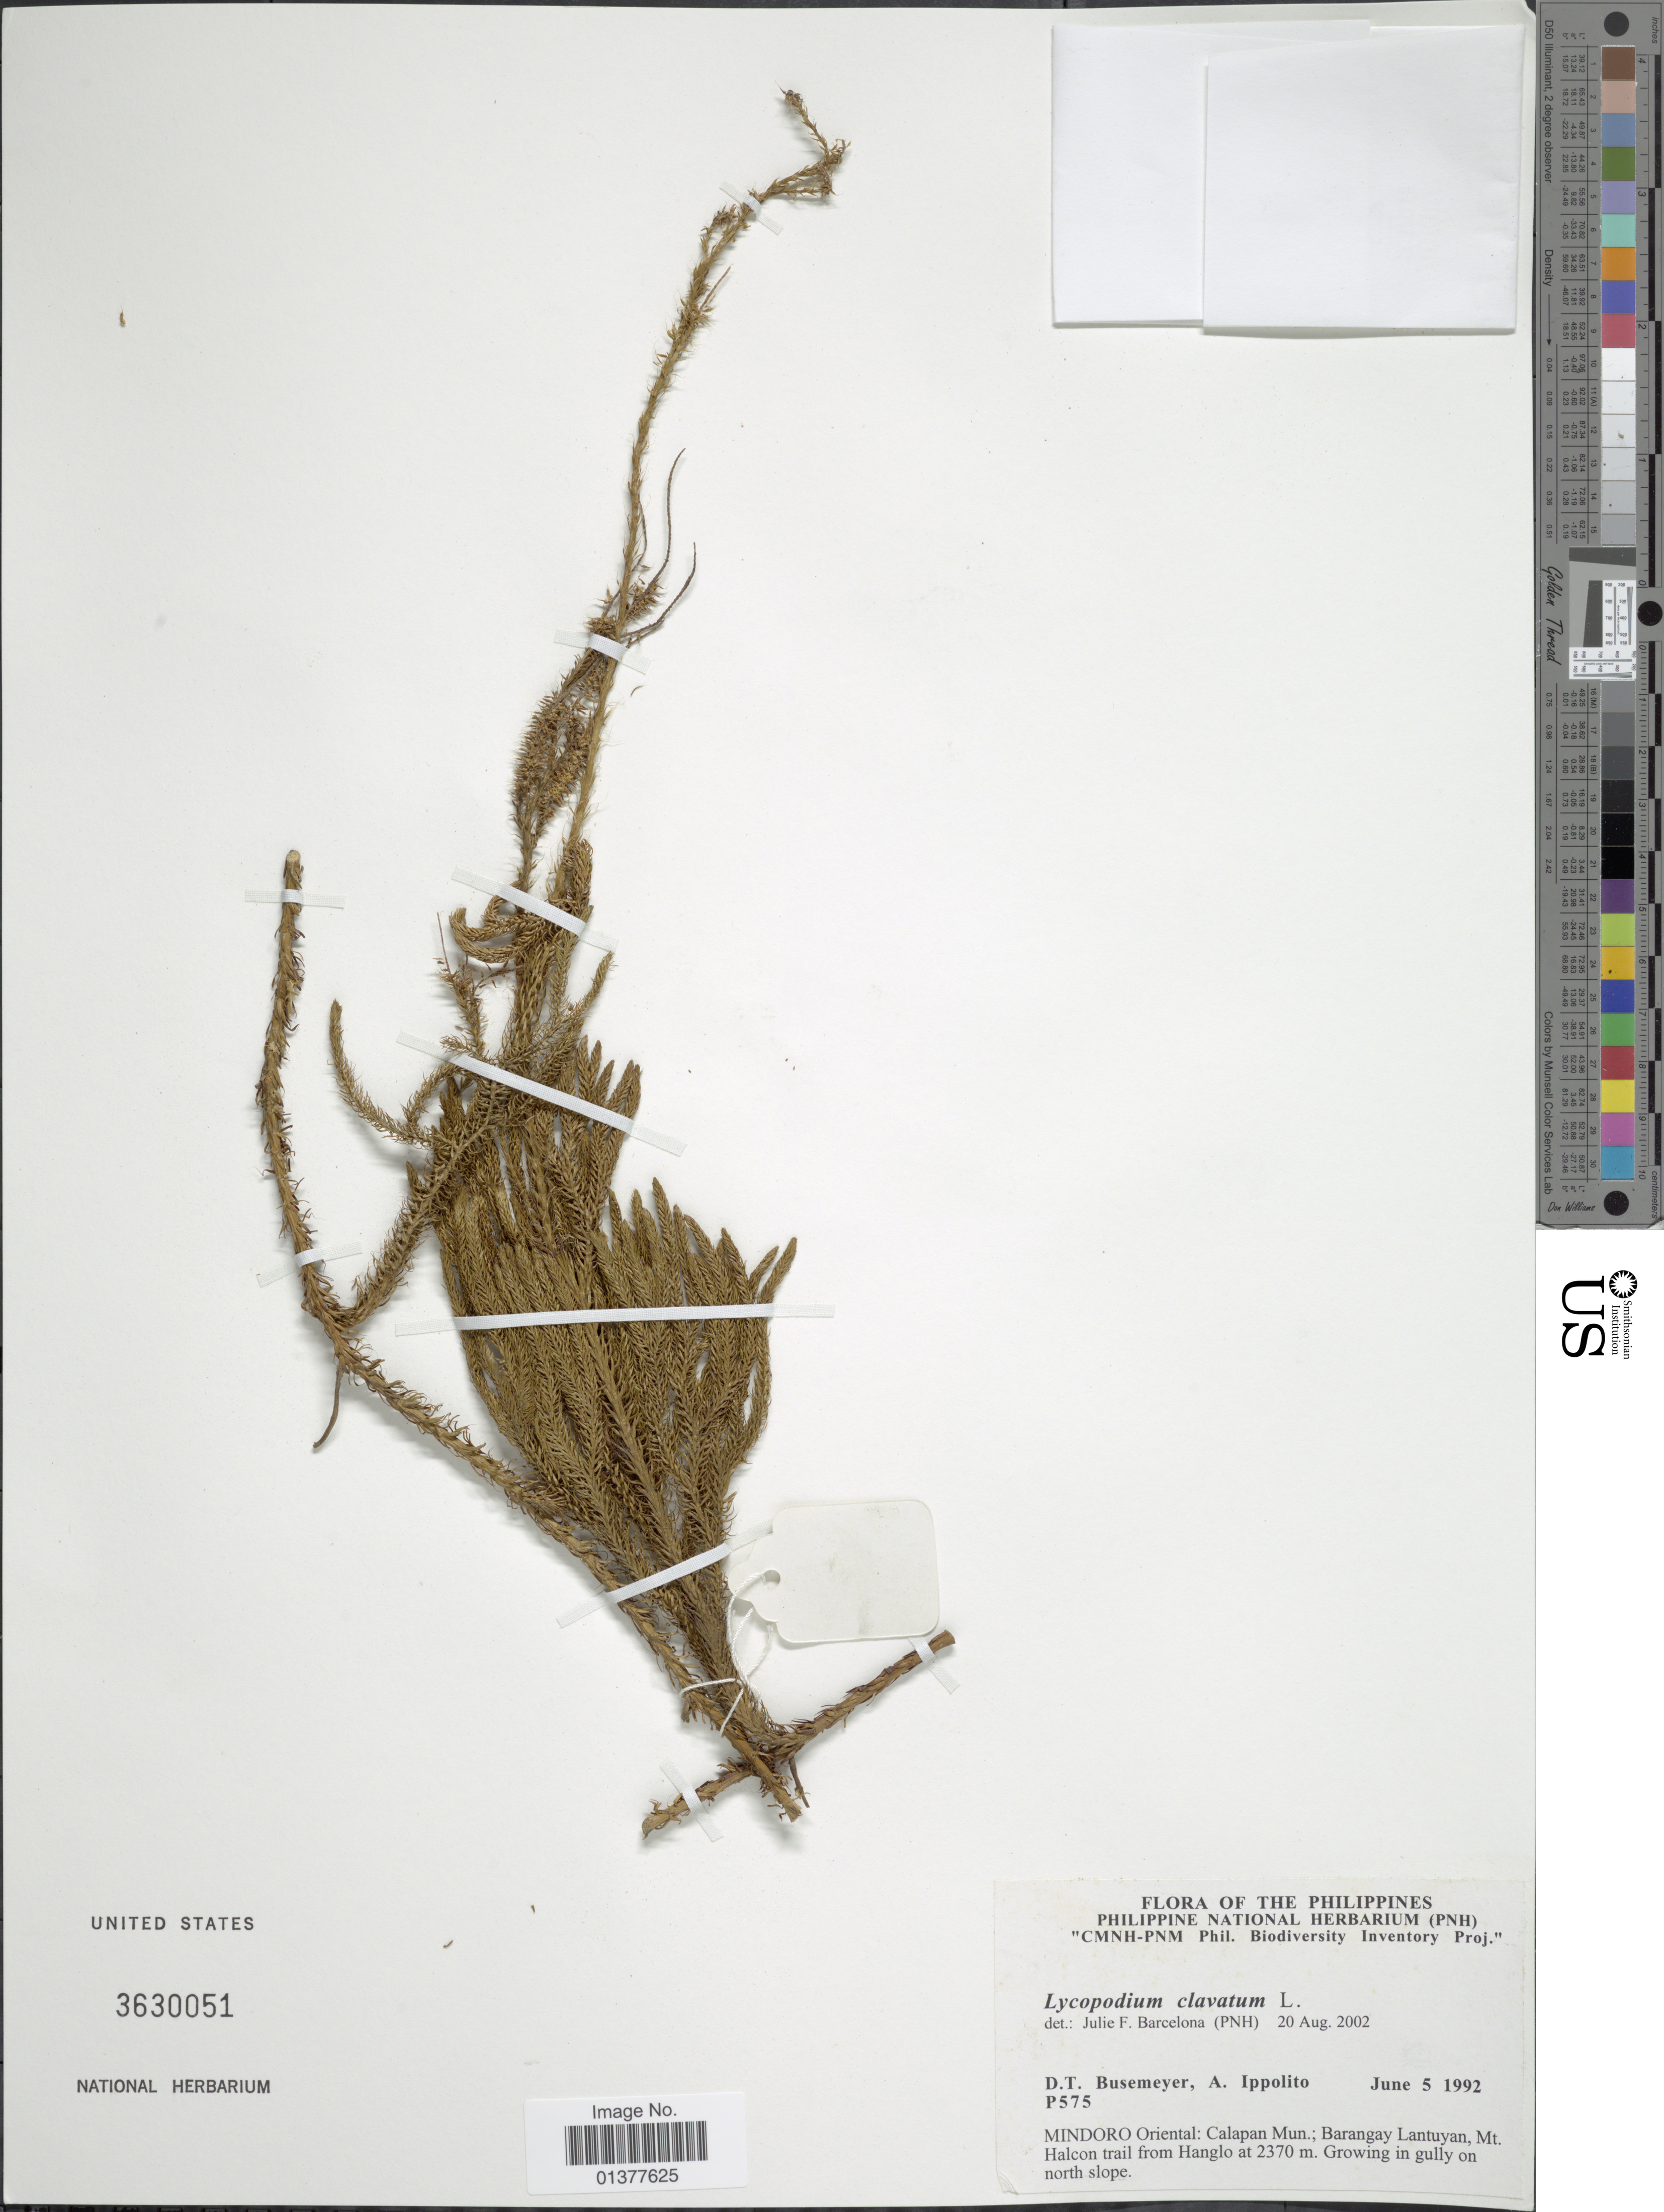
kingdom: Plantae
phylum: Tracheophyta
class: Lycopodiopsida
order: Lycopodiales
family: Lycopodiaceae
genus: Lycopodium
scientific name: Lycopodium clavatum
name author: L.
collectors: D. Busemeyer & A. Ippolito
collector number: P575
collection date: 1992-06-05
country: Philippines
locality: Mindoro oriental:Calapan Mun; Barangay Lantuyan, Mt. Halcon trail from Hanglo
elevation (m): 2370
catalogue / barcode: US 3630051